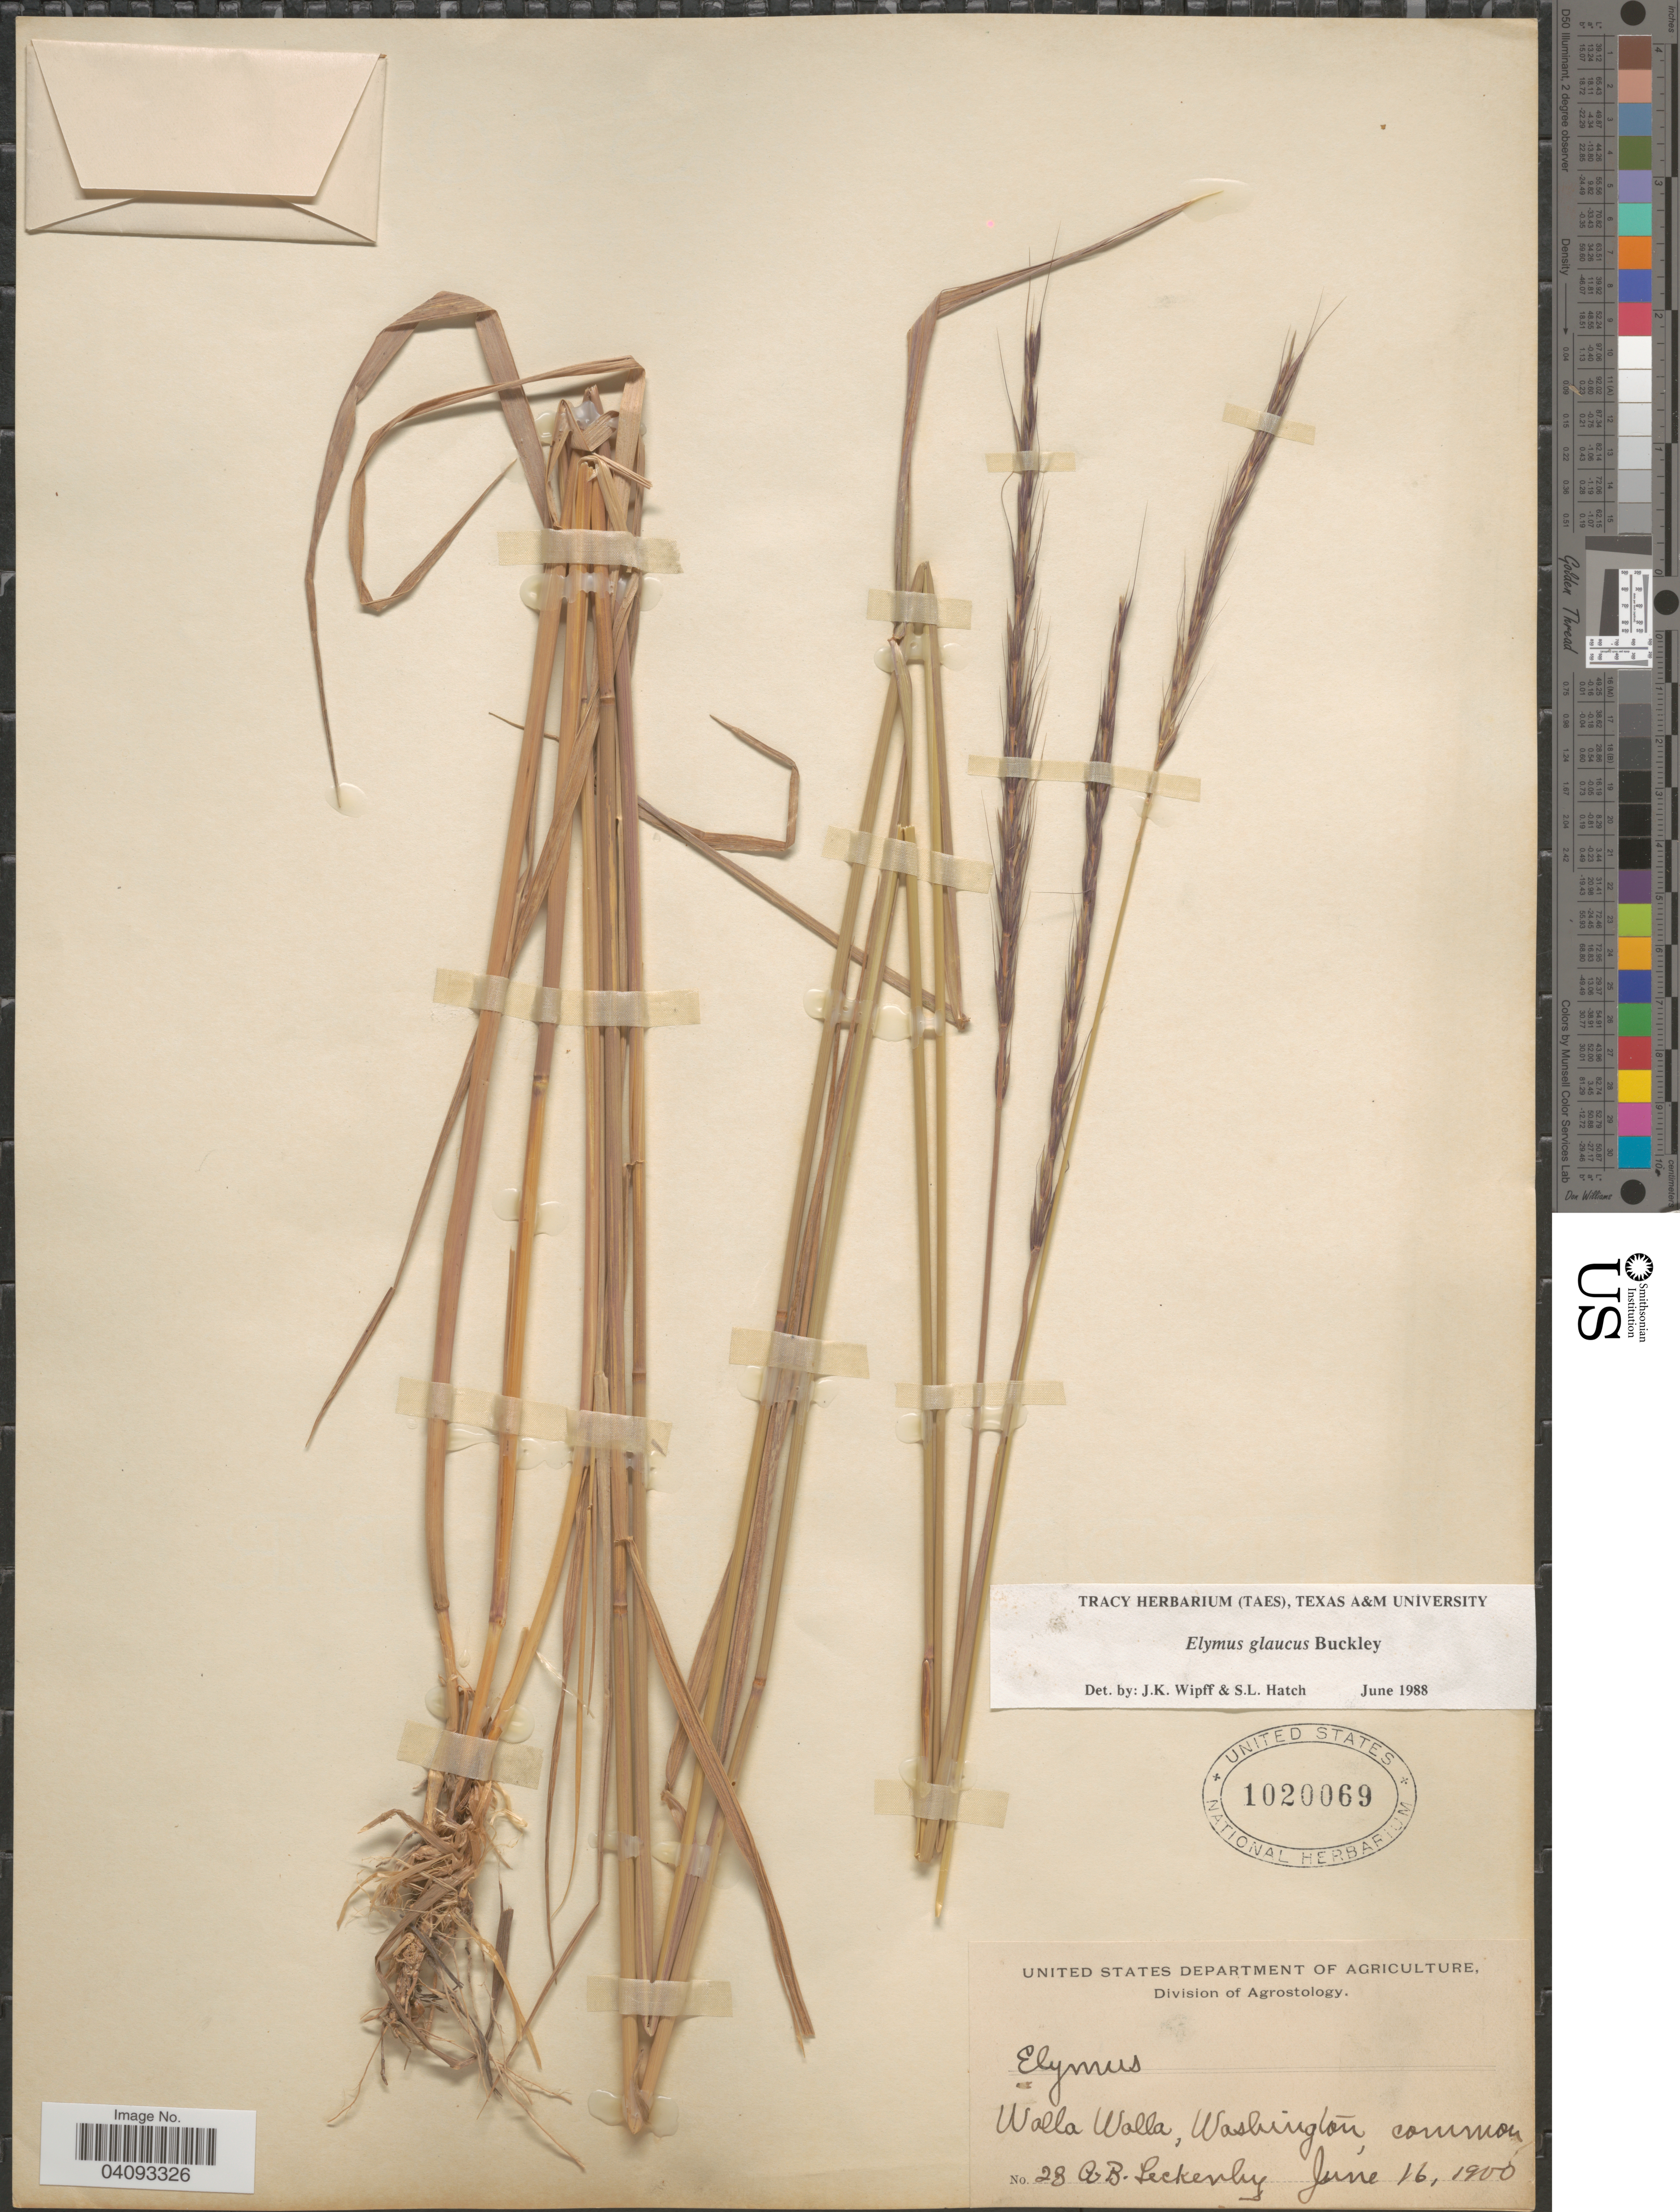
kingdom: Plantae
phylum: Tracheophyta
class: Liliopsida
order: Poales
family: Poaceae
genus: Elymus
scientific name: Elymus glaucus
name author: Buckley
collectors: A. Leckenby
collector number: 28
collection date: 1900-06-16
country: United States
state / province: Washington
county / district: Walla Walla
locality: Walla Walla, common.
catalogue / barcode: US 1020069